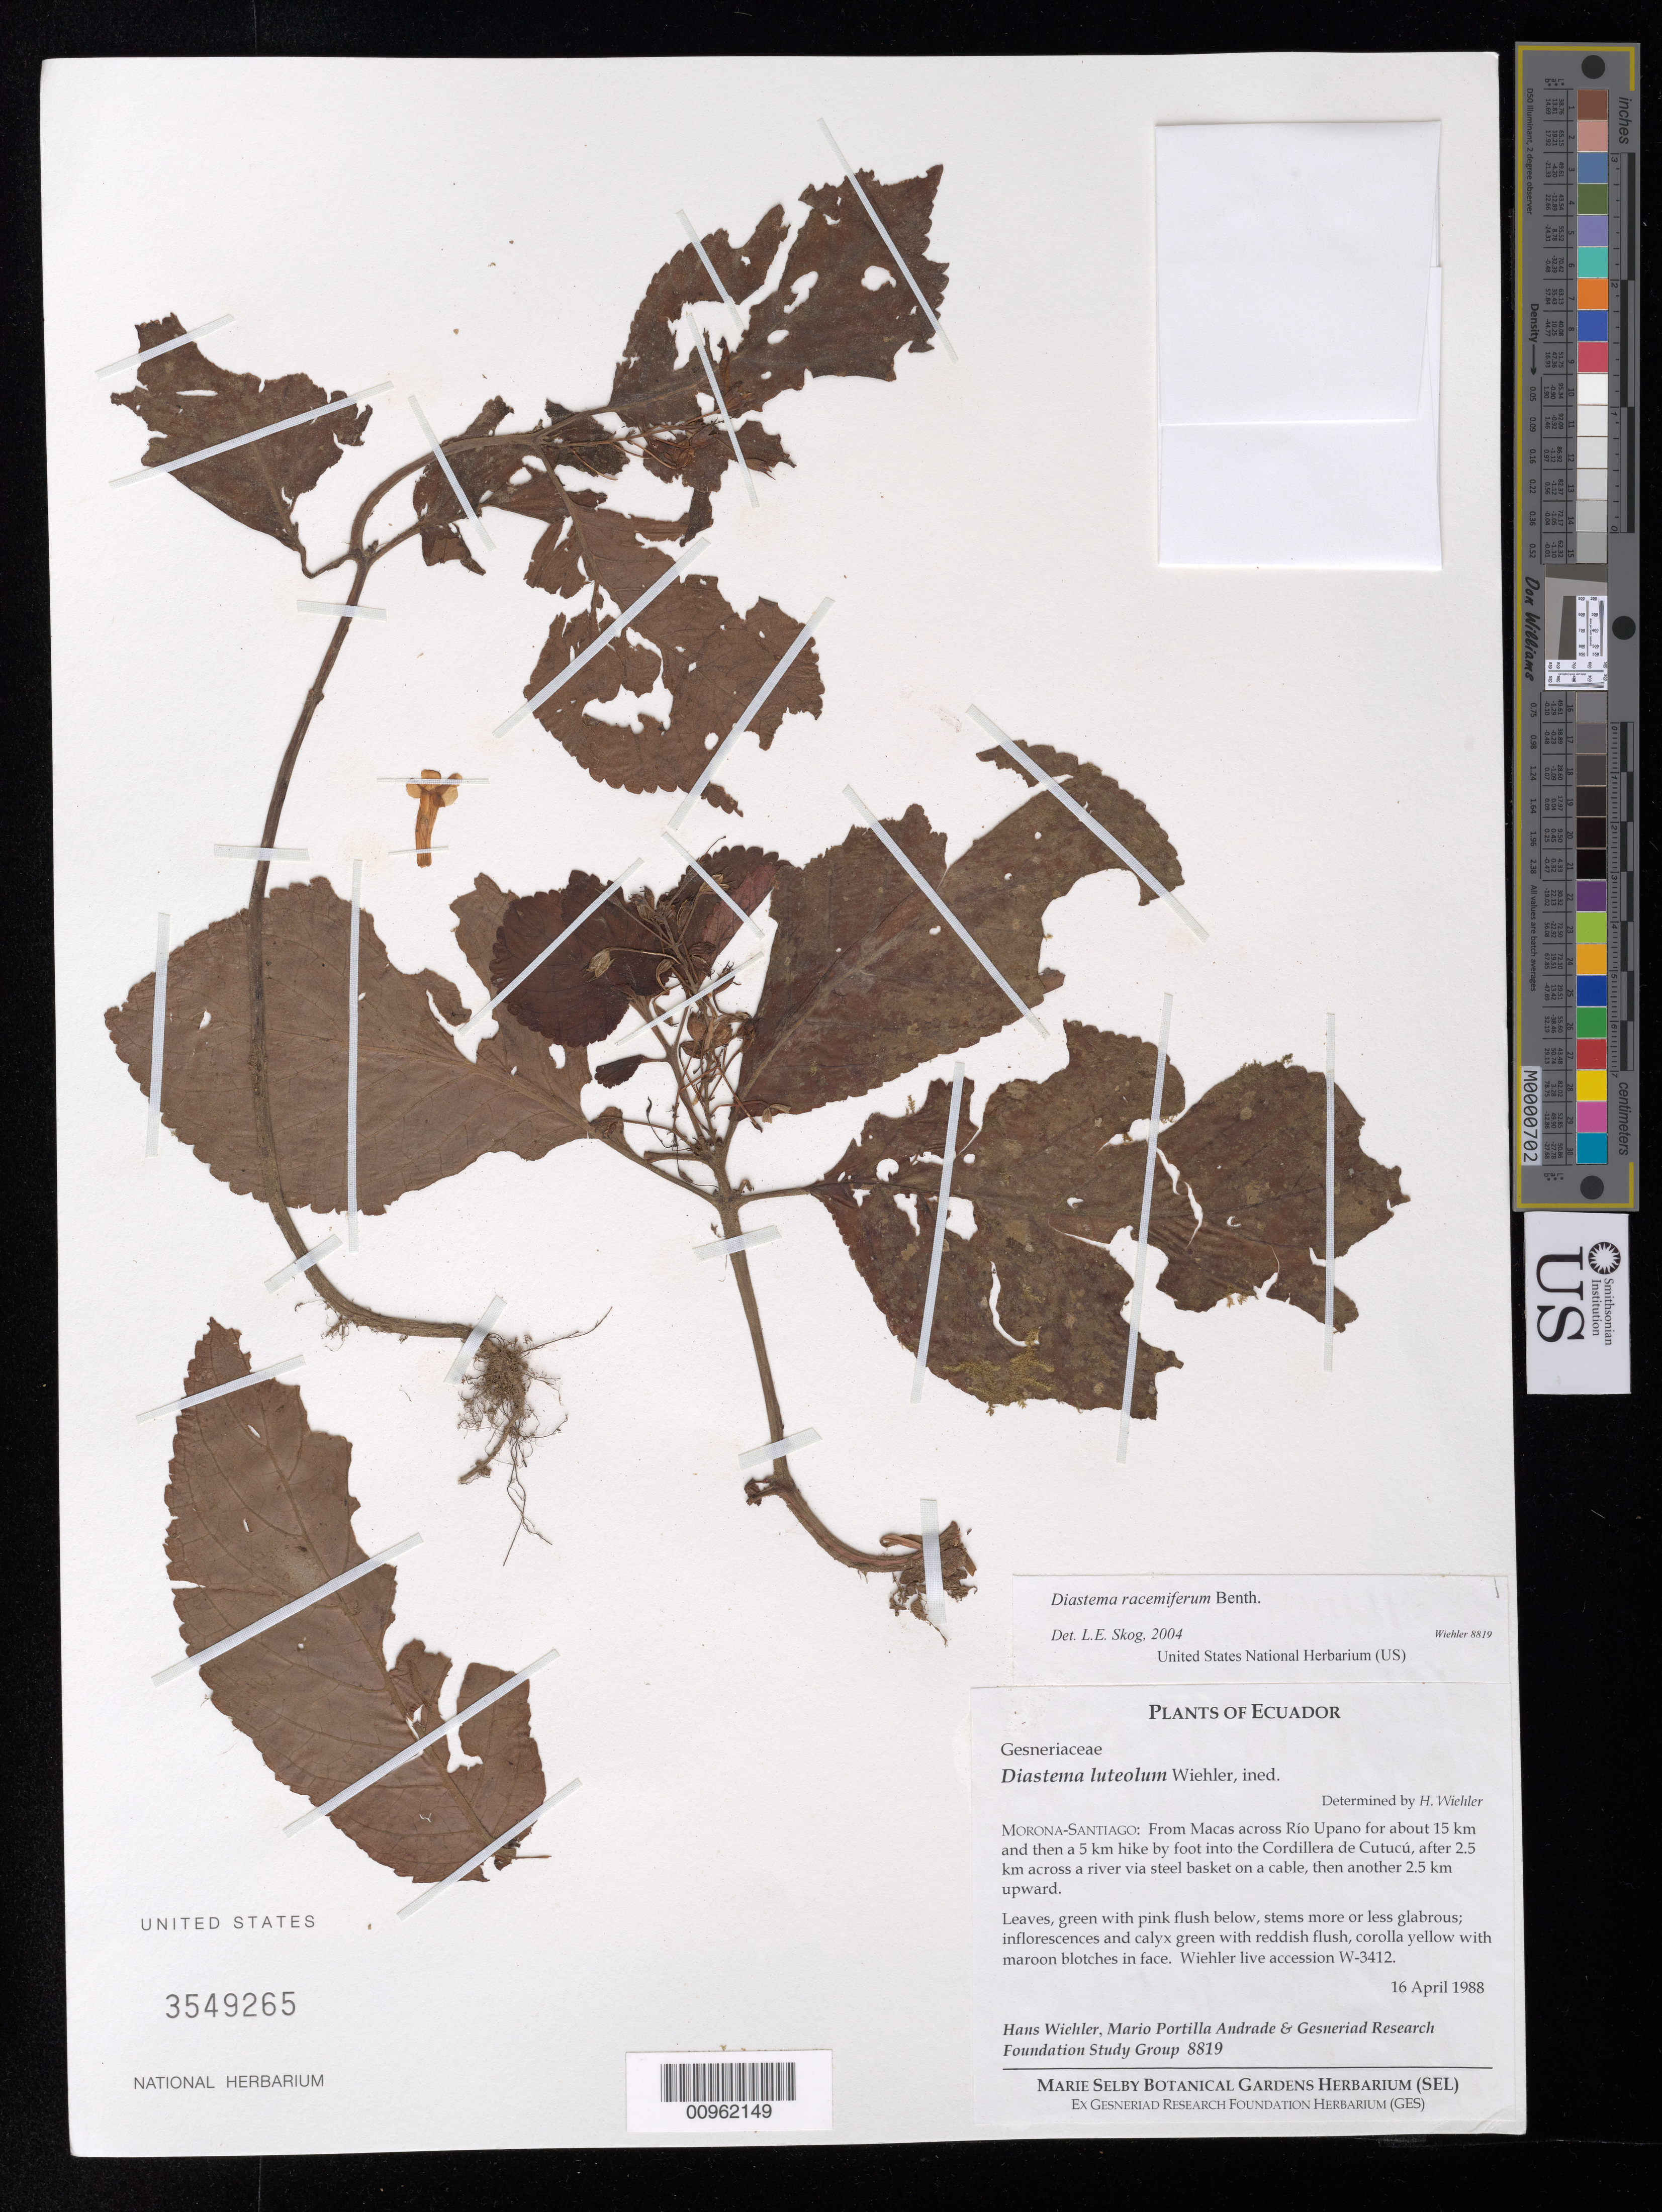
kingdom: Plantae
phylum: Tracheophyta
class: Magnoliopsida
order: Lamiales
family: Gesneriaceae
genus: Diastema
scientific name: Diastema racemiferum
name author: Benth.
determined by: Skog, Laurence E.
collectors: H. J. Wiehler, M. Portilla Andrade & GRF Study Group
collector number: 8819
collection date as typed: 16 Apr 1988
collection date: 1988-04-16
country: Ecuador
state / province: Morona-Santiago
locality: Morona-Santiago: from Macas across Rio Upano for about 15 km and then a 5 km hike by foot into the Cordillera de Cutucú, after 2.5 km across a river via steel basket on a cable, then another 2.5 km upward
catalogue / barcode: US 3549265